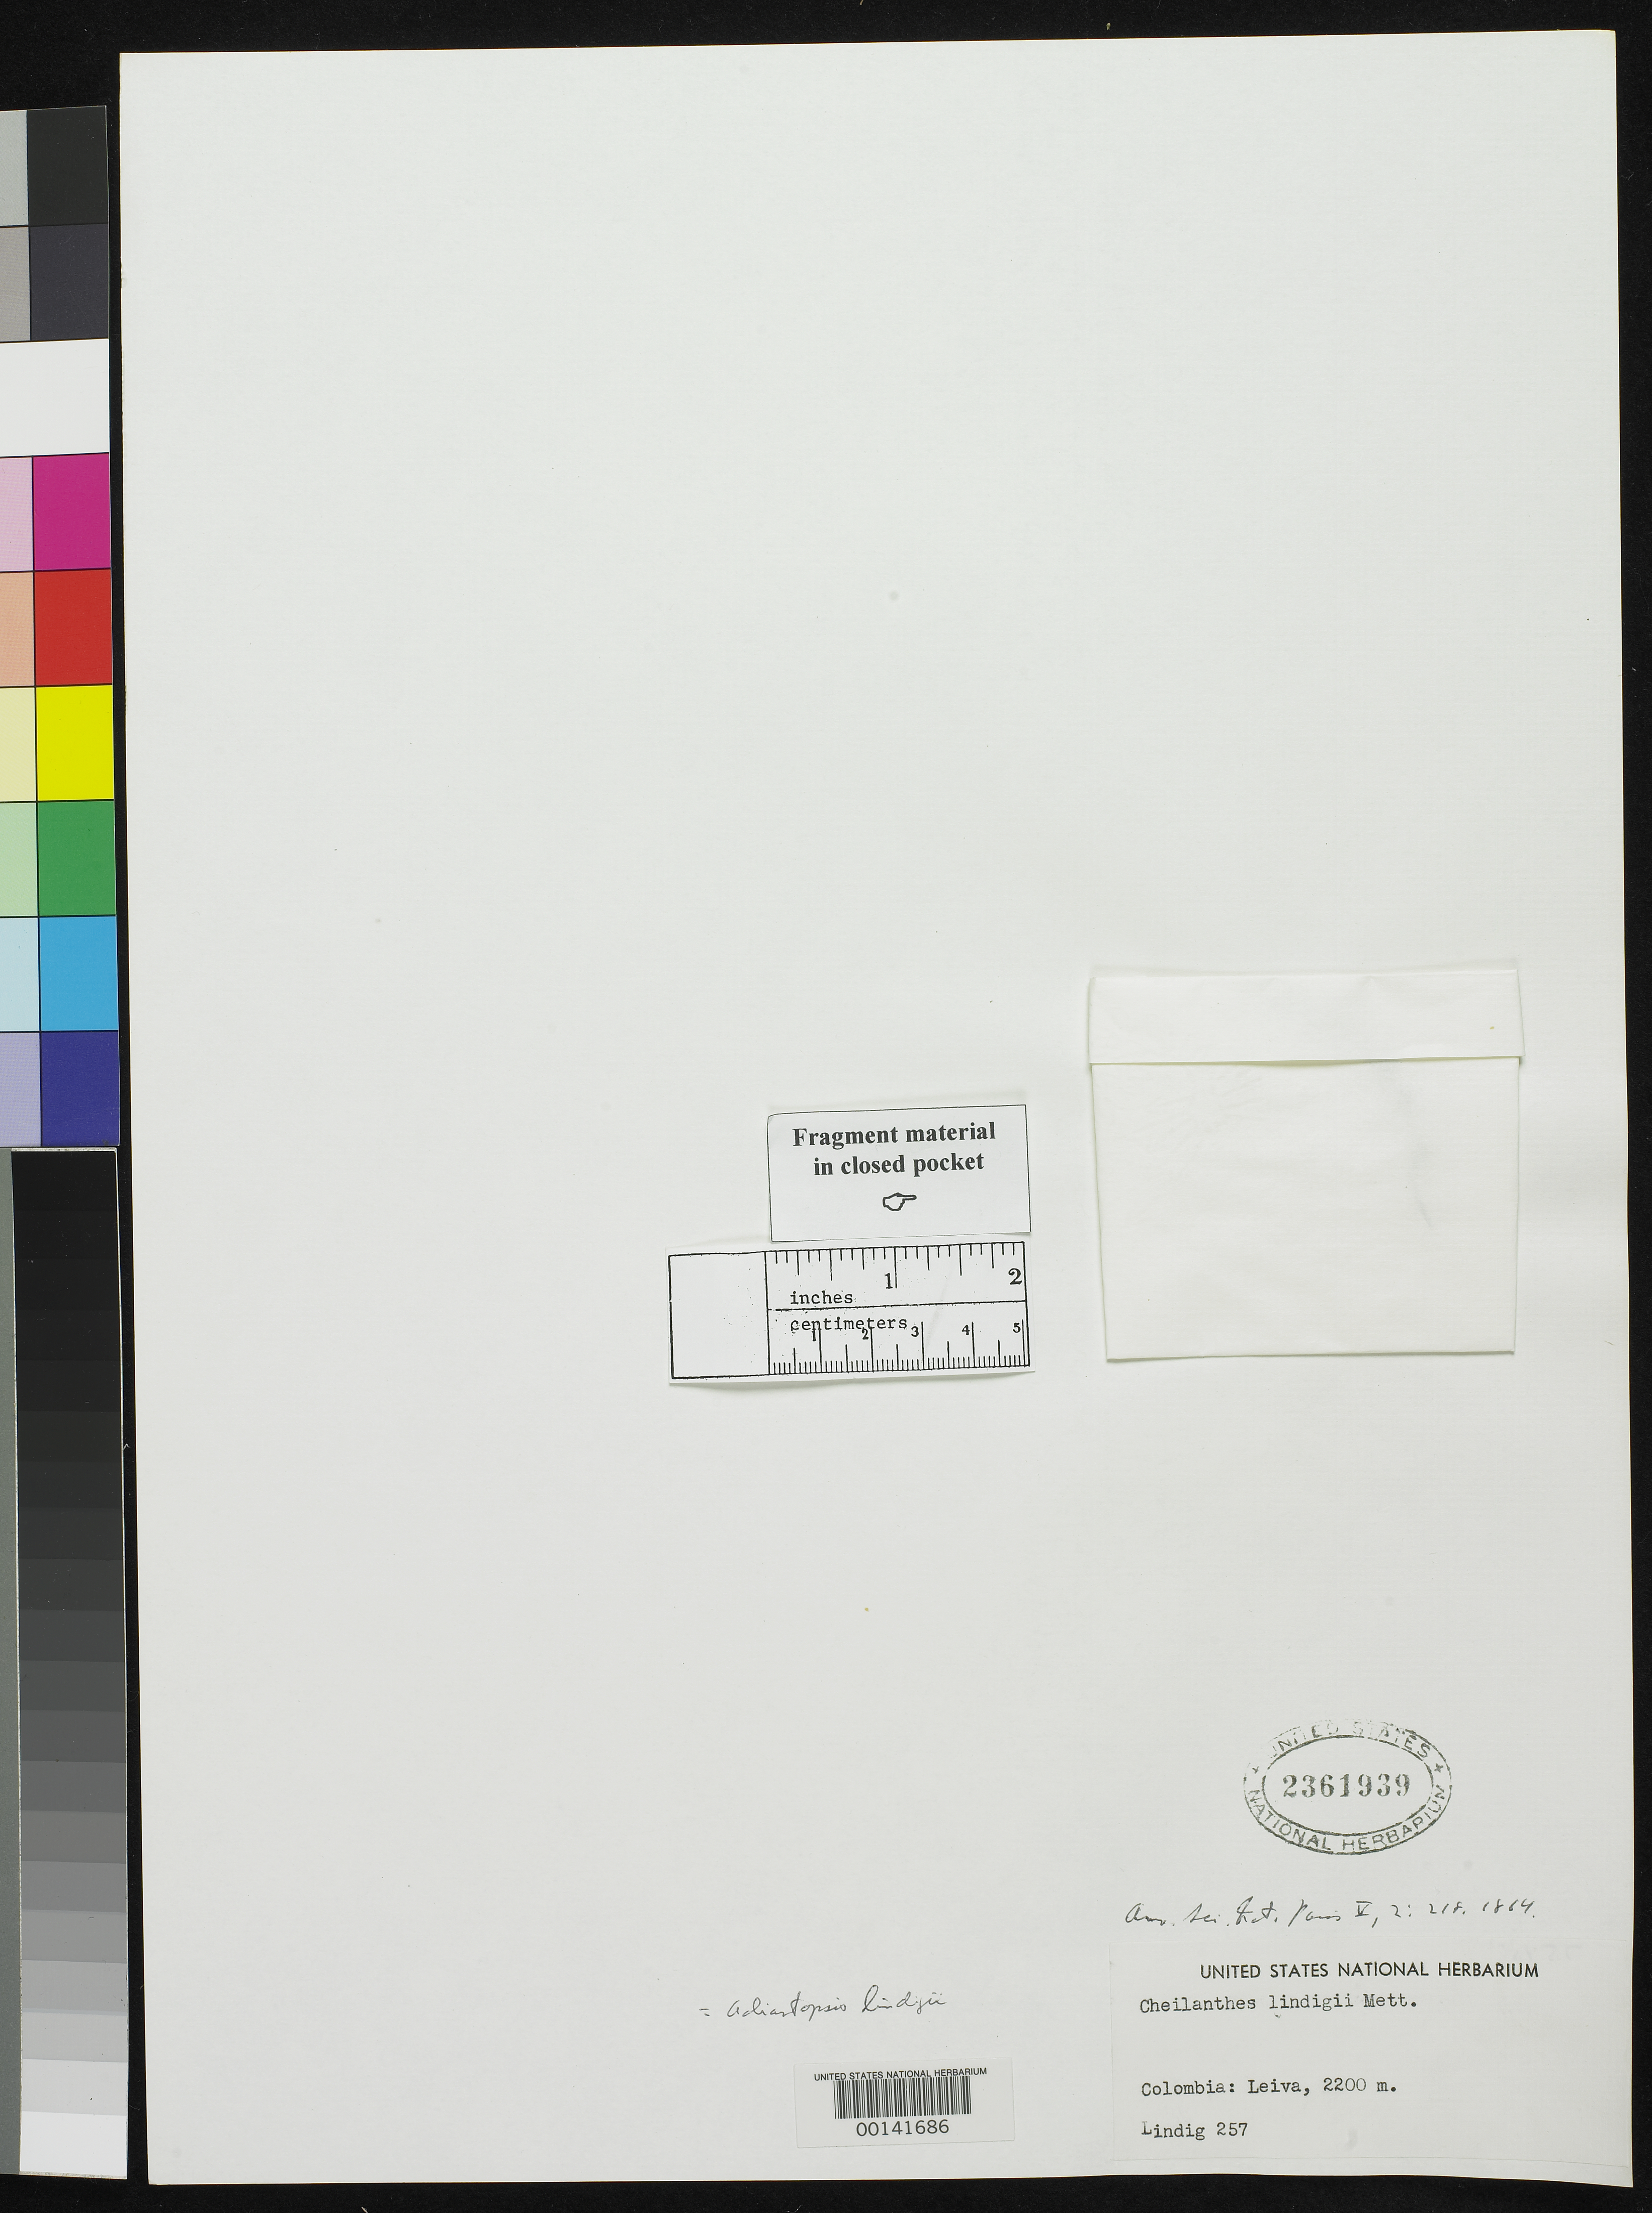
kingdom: Plantae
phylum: Tracheophyta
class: Polypodiopsida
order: Polypodiales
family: Pteridaceae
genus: Cheilanthes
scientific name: Cheilanthes lindigii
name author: Mett.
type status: Type Fragment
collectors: A. Lindig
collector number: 257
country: Colombia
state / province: Boyacá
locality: Leiua.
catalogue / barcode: US 2361939